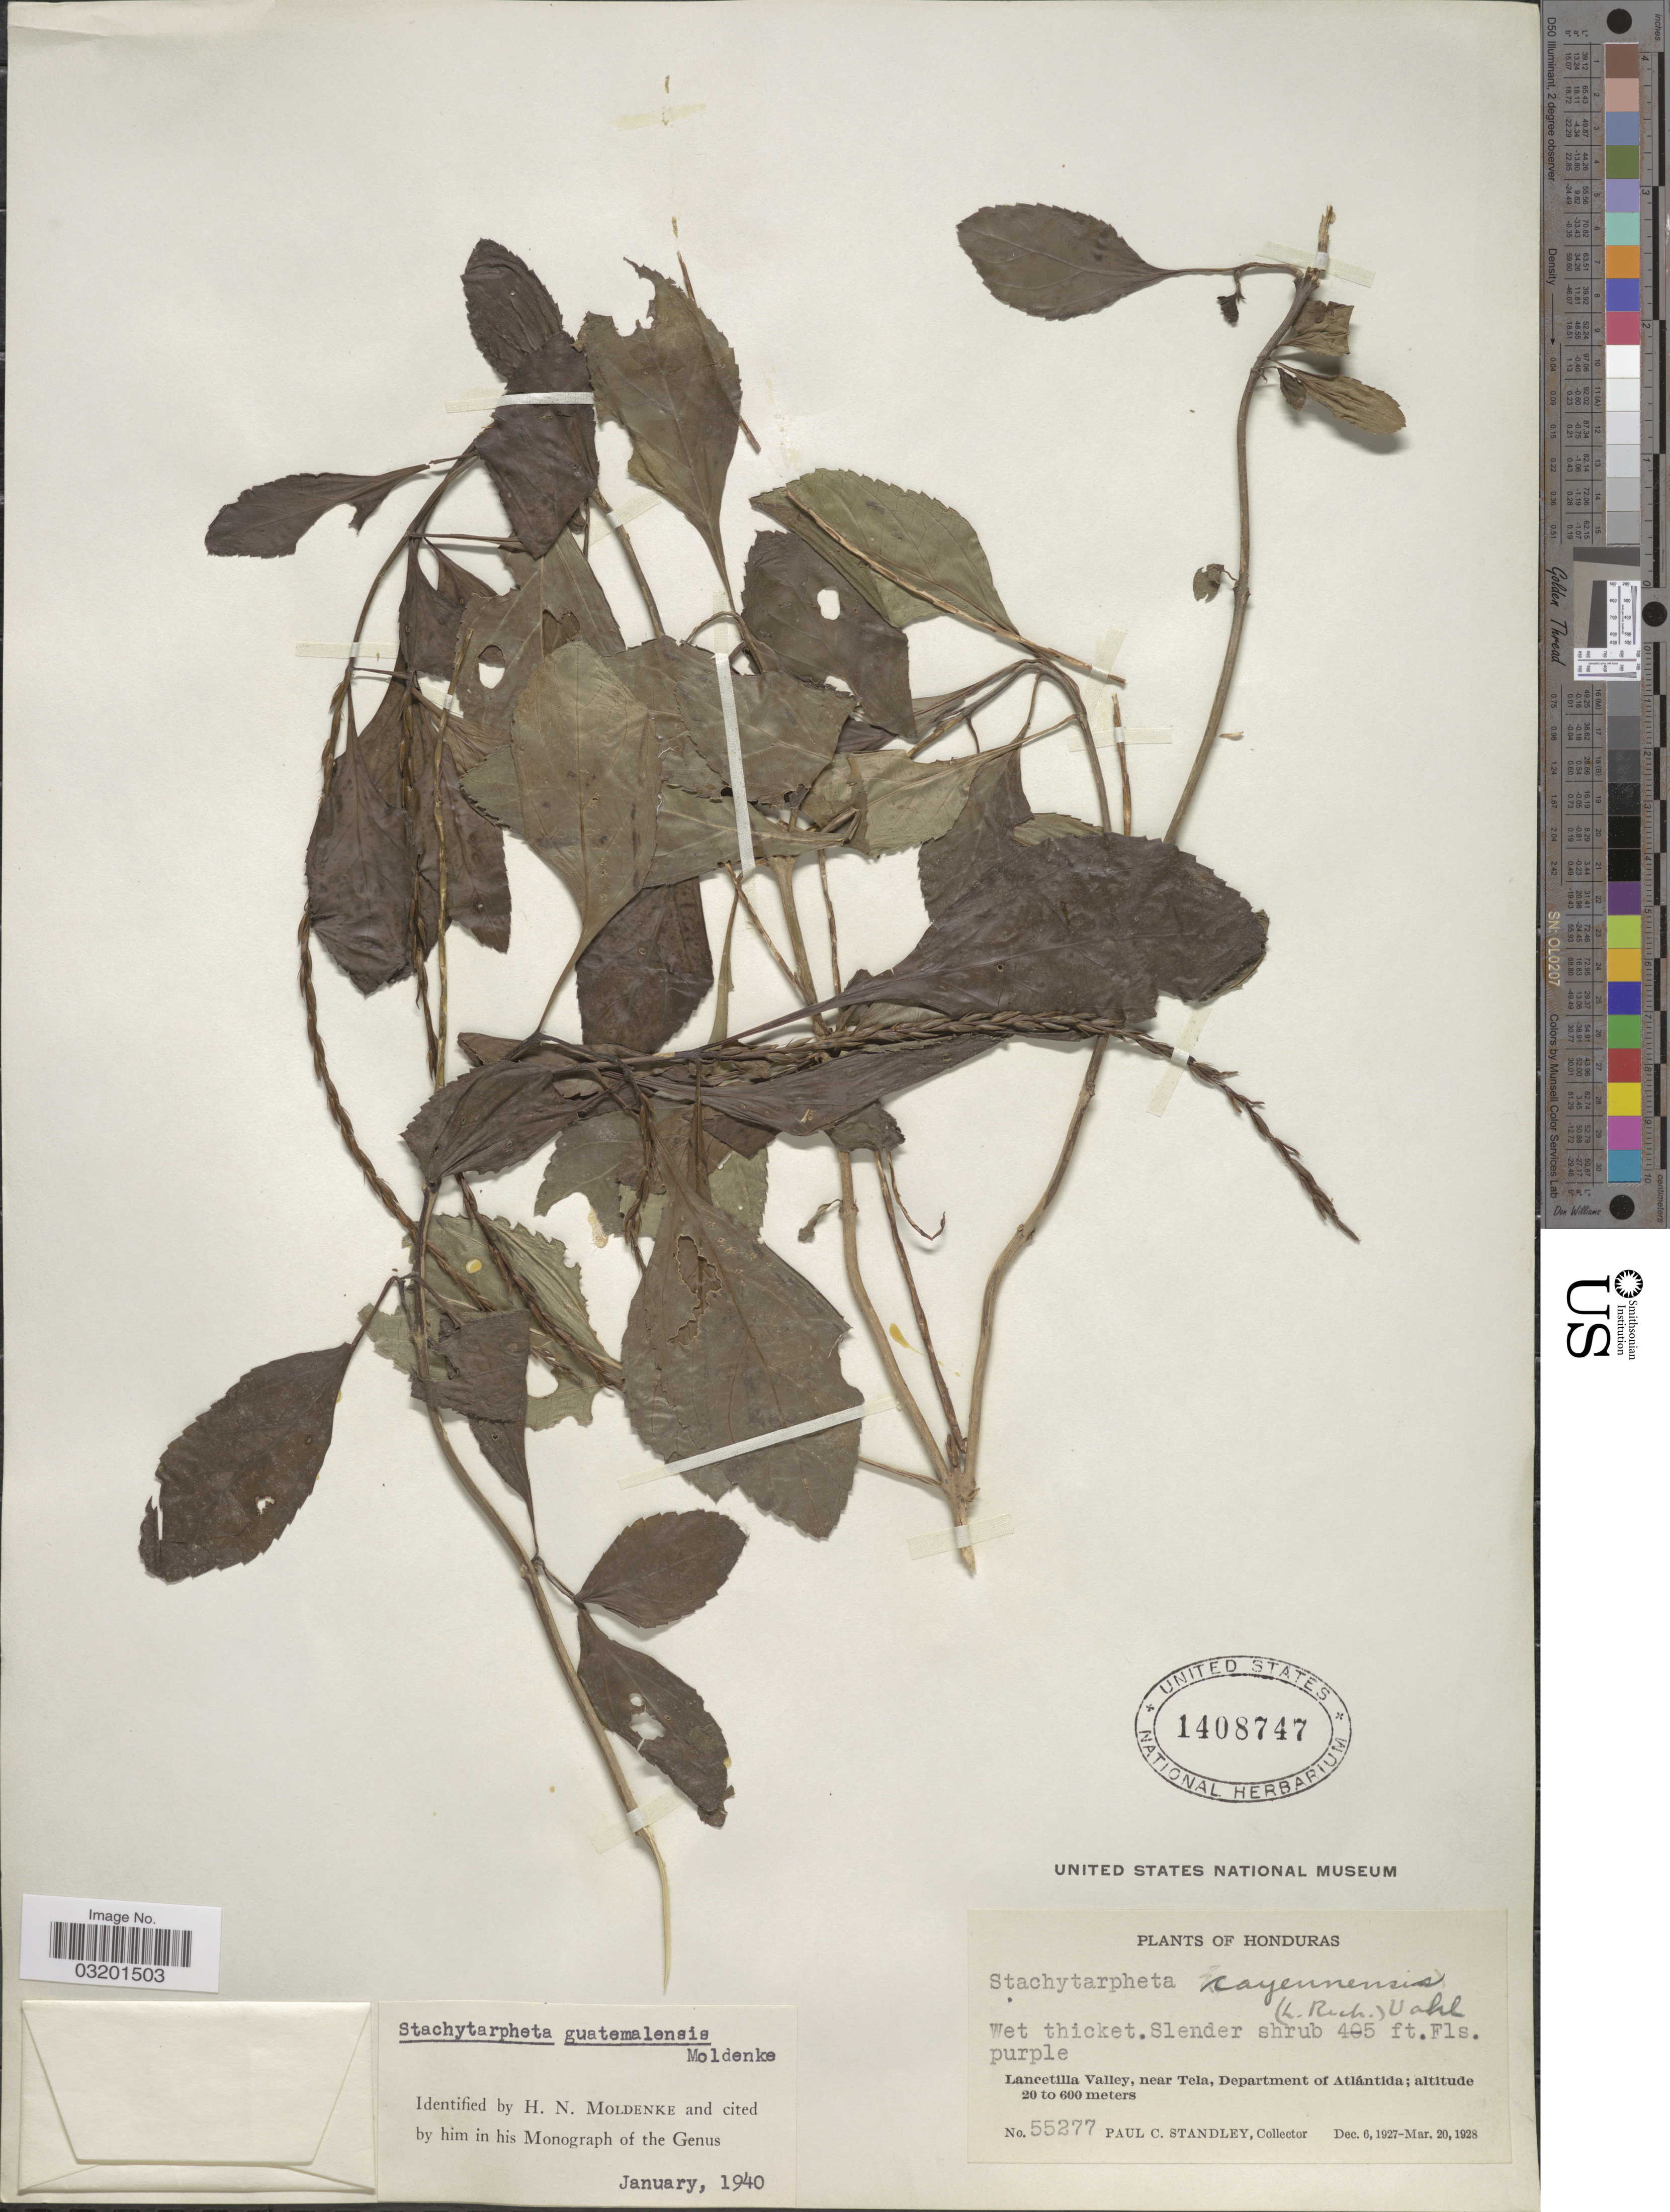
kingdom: Plantae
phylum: Tracheophyta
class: Magnoliopsida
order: Lamiales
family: Verbenaceae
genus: Stachytarpheta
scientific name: Stachytarpheta guatemalensis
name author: Moldenke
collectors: P. C. Standley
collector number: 55277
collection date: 1927-12-06/1928-03-20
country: Honduras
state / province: Atlántida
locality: Lancetilla Valley, near Tela, Department of Atlántida.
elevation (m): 20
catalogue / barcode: US 1408747